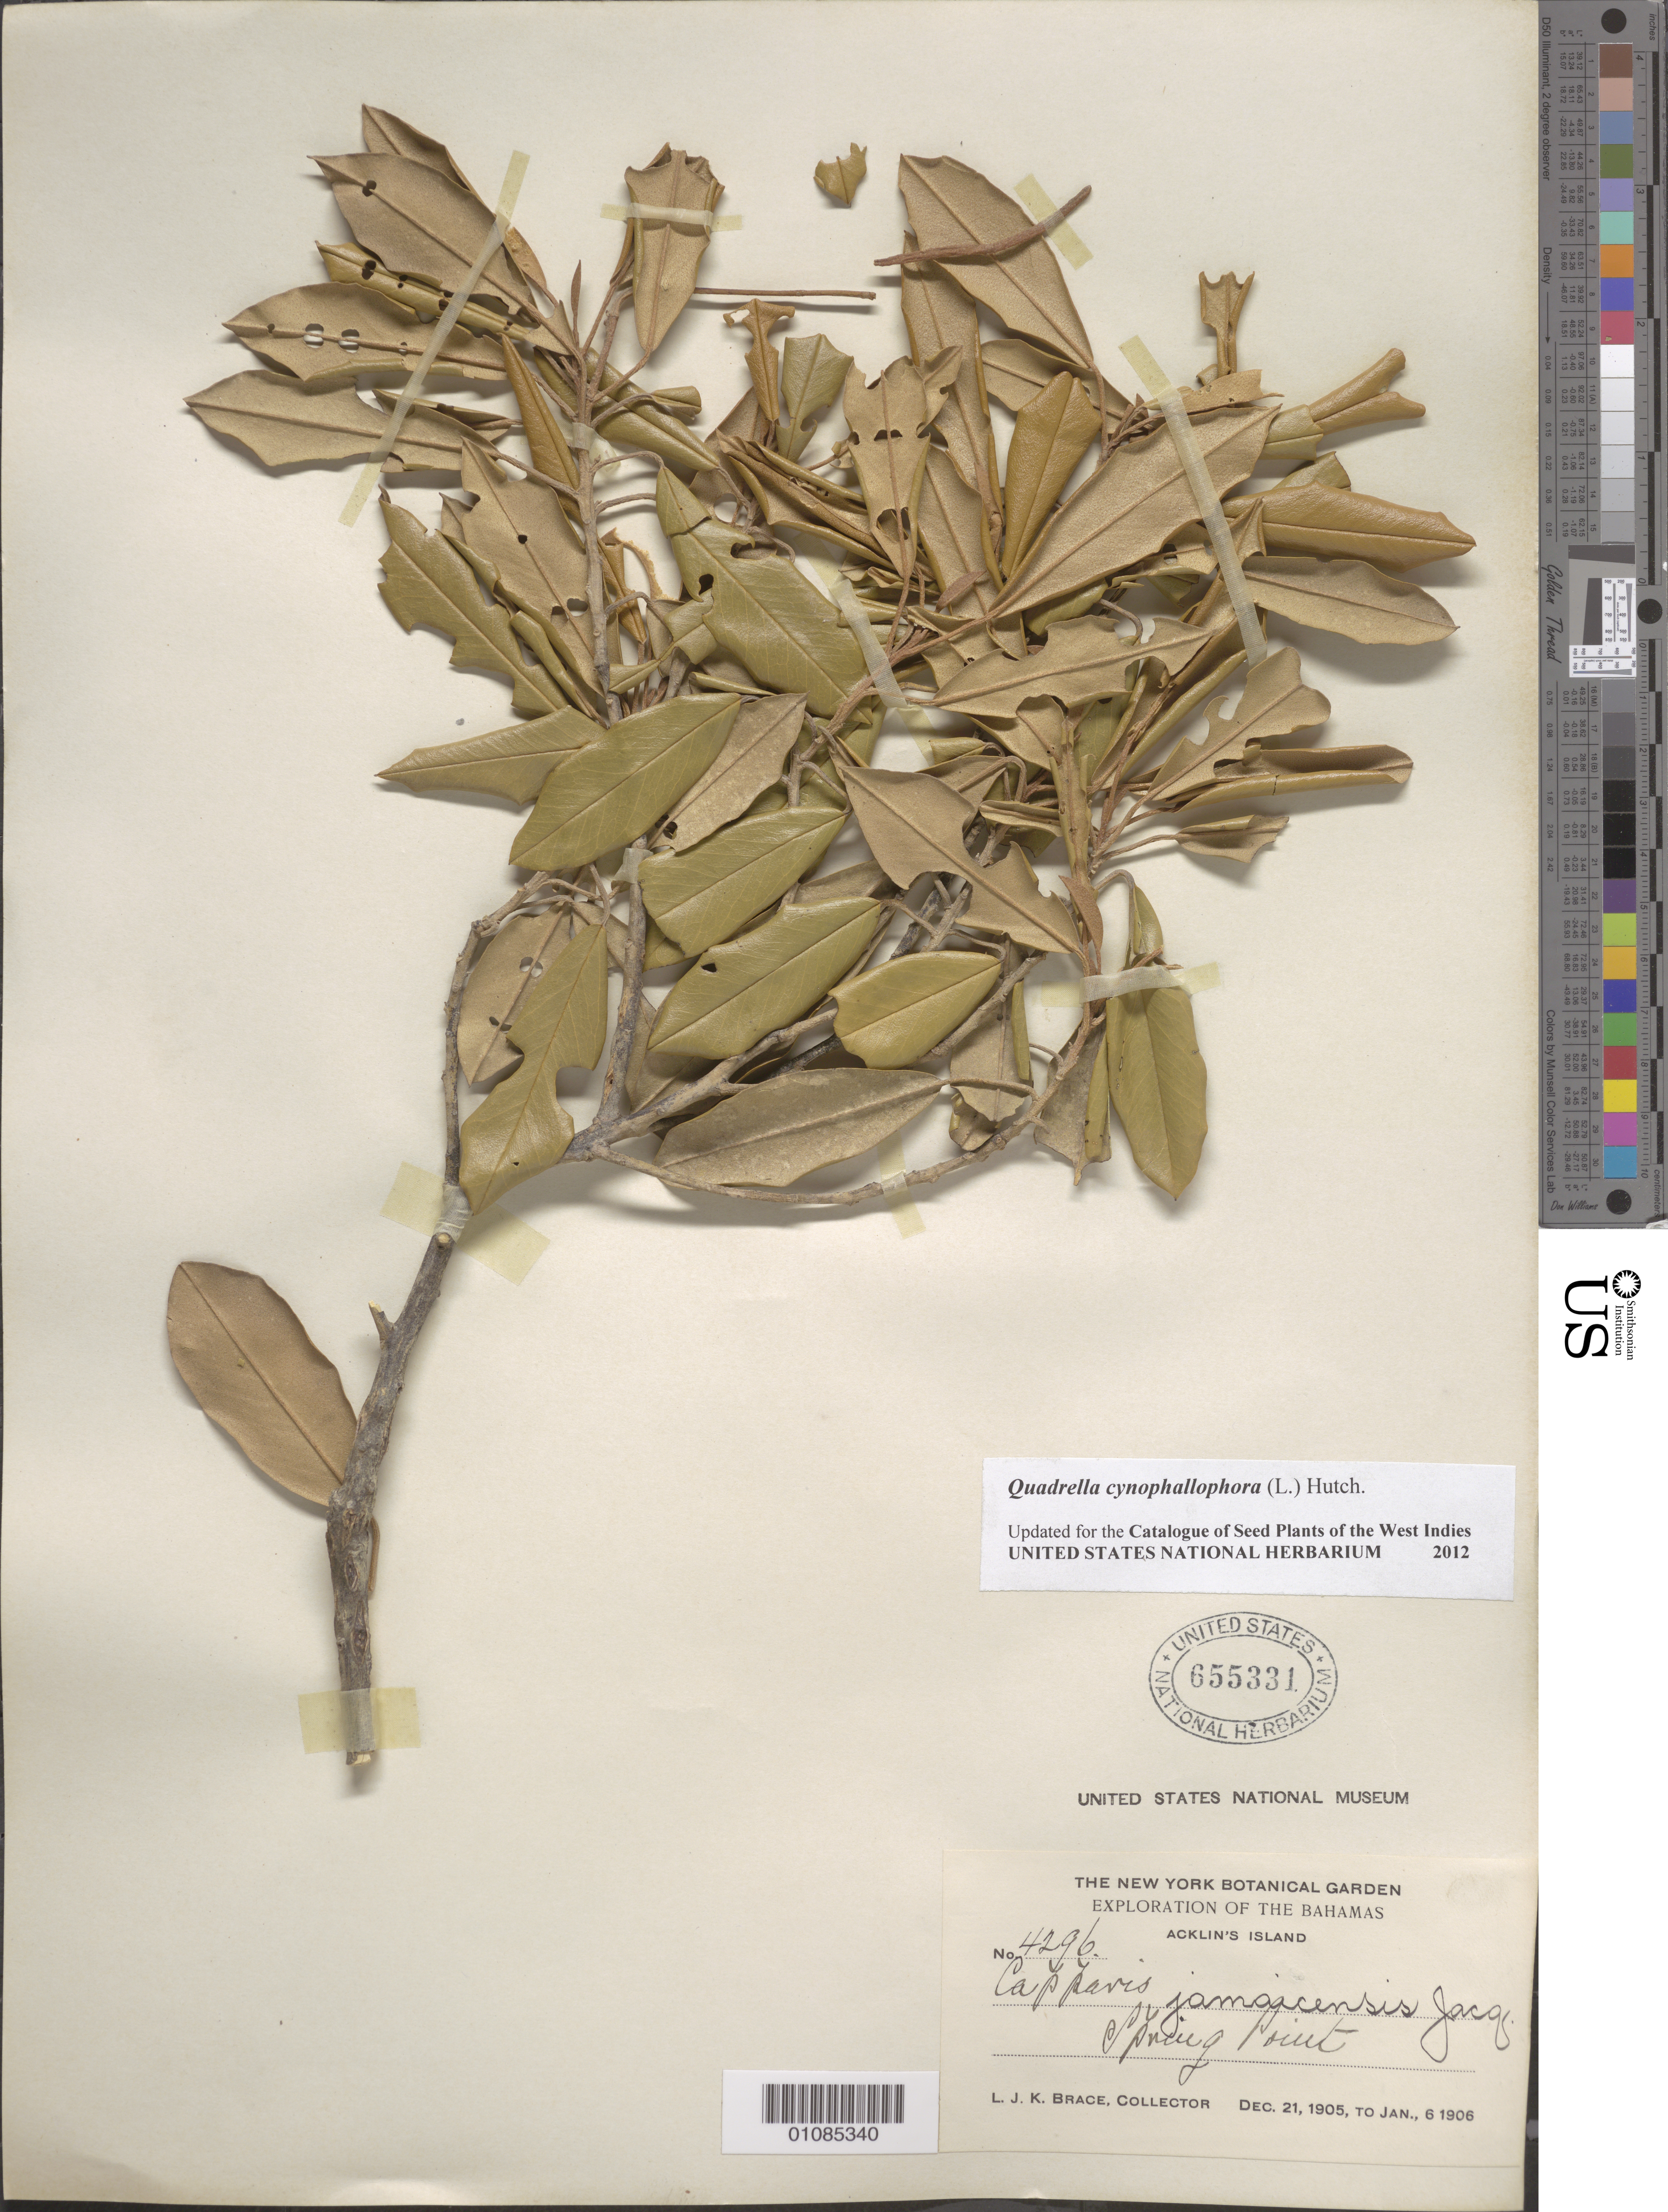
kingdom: Plantae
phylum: Tracheophyta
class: Magnoliopsida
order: Brassicales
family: Capparaceae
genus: Quadrella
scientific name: Quadrella cynophallophora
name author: (L.) Hutch.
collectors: L. J. K. Brace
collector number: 4296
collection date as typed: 21 Dec 1905 to 06 Jan 1906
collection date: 1905-12-21/1906-01-06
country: Bahamas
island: Acklin's I.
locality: Spring Point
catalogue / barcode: US 655331